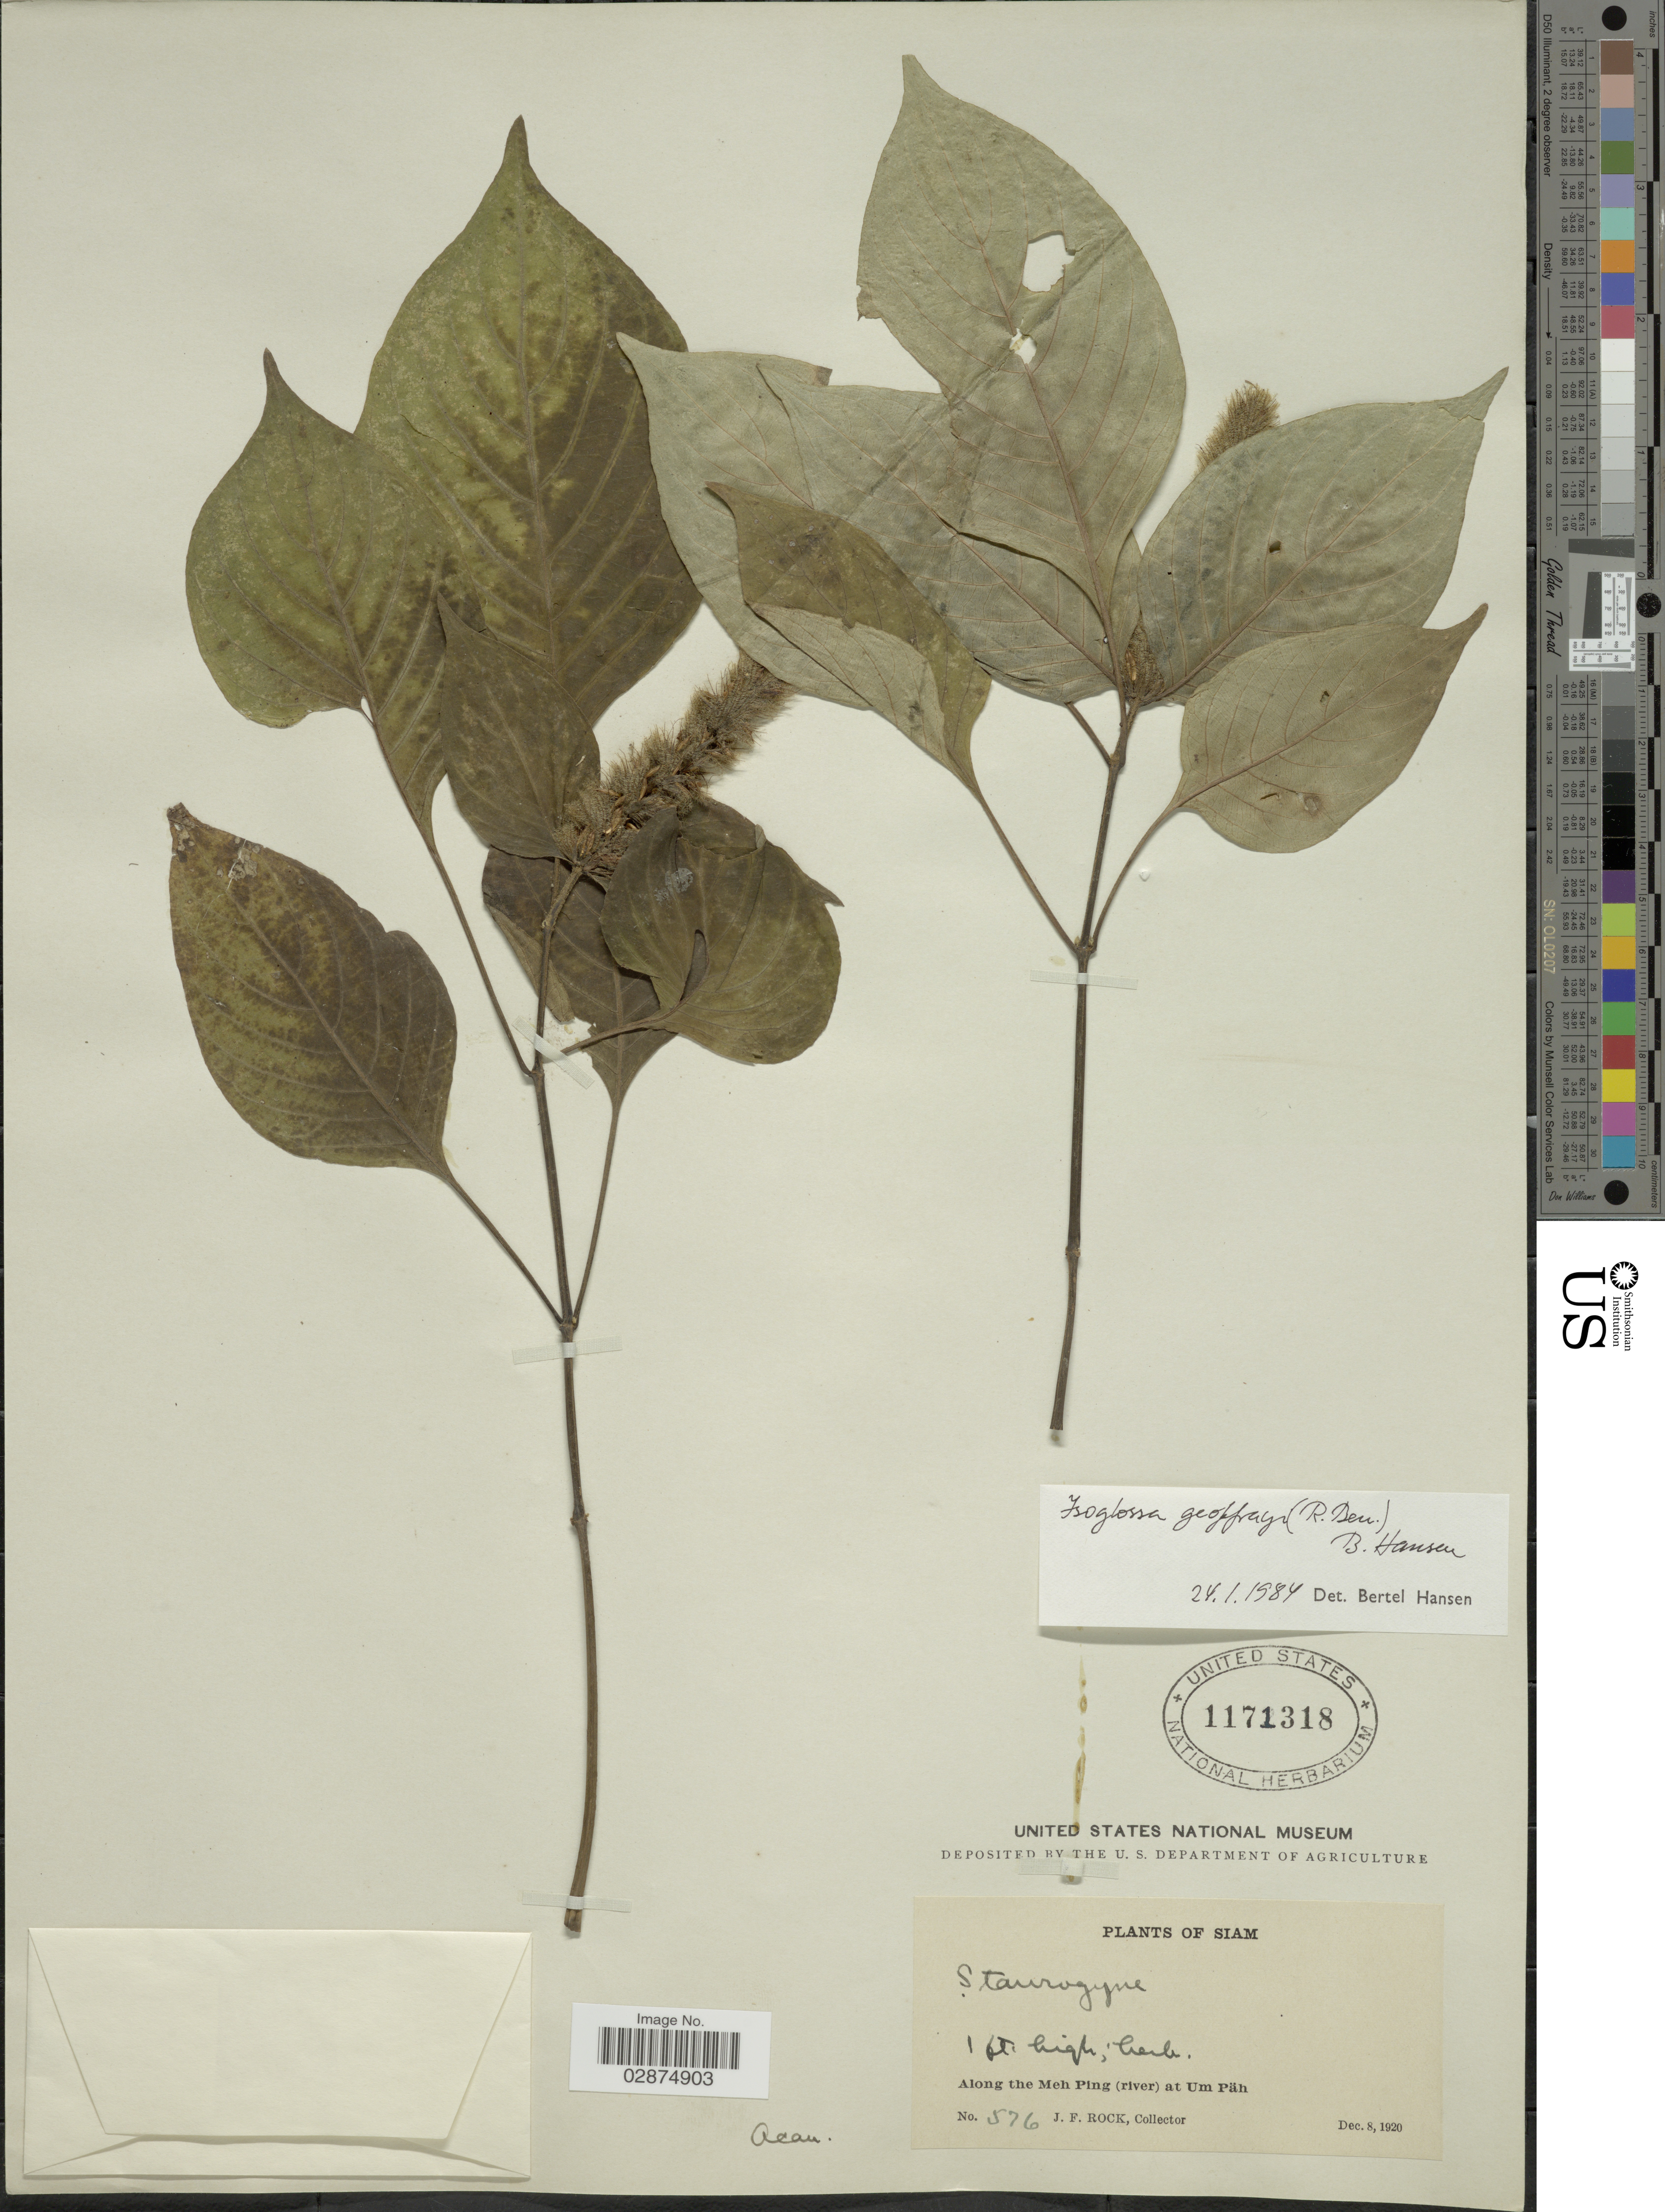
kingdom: Plantae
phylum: Tracheophyta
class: Magnoliopsida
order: Lamiales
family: Acanthaceae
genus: Isoglossa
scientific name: Isoglossa geoffrayi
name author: (Benoist) B. Hansen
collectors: J. Rock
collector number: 576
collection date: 1920-12-08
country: Thailand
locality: Along the Meh Ping (river) at Um Päh. Siam.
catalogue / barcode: US 1171318